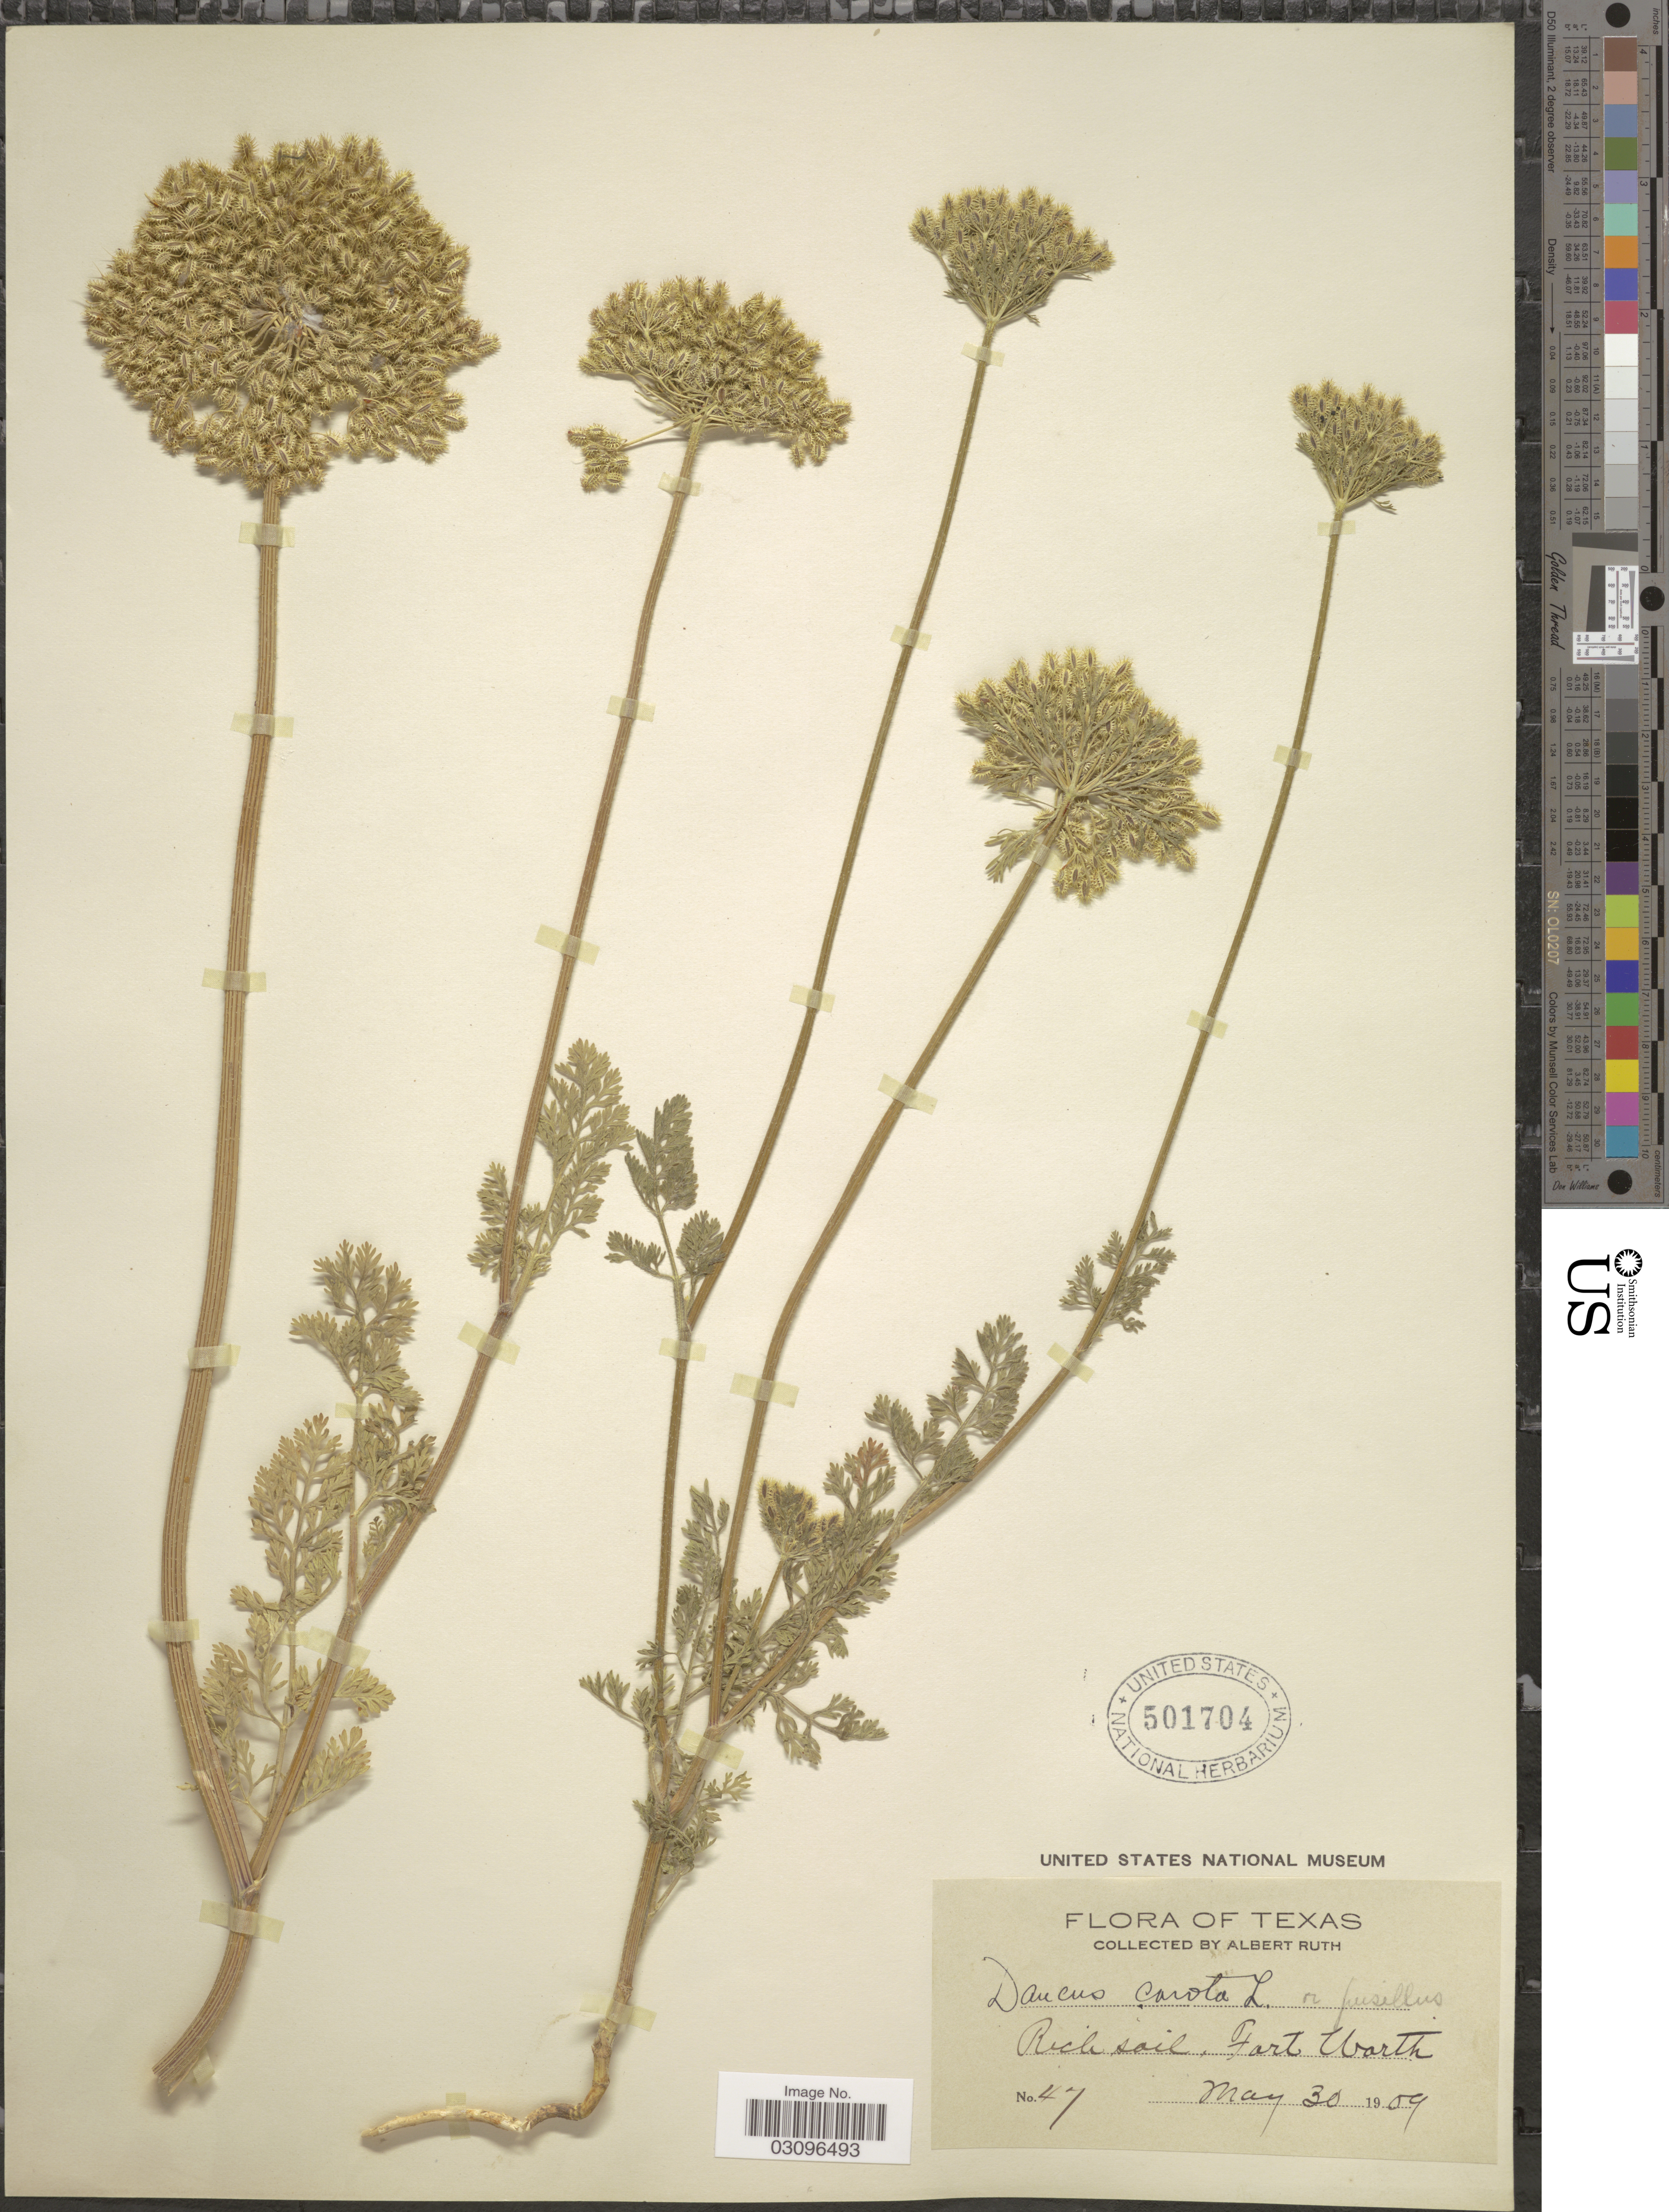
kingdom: Plantae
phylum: Tracheophyta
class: Magnoliopsida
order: Apiales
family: Apiaceae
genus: Daucus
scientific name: Daucus pusillus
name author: Michx.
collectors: A. Ruth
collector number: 47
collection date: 1909-05-30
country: United States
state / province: Texas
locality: Rich soil, Fort Worth.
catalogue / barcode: US 501704